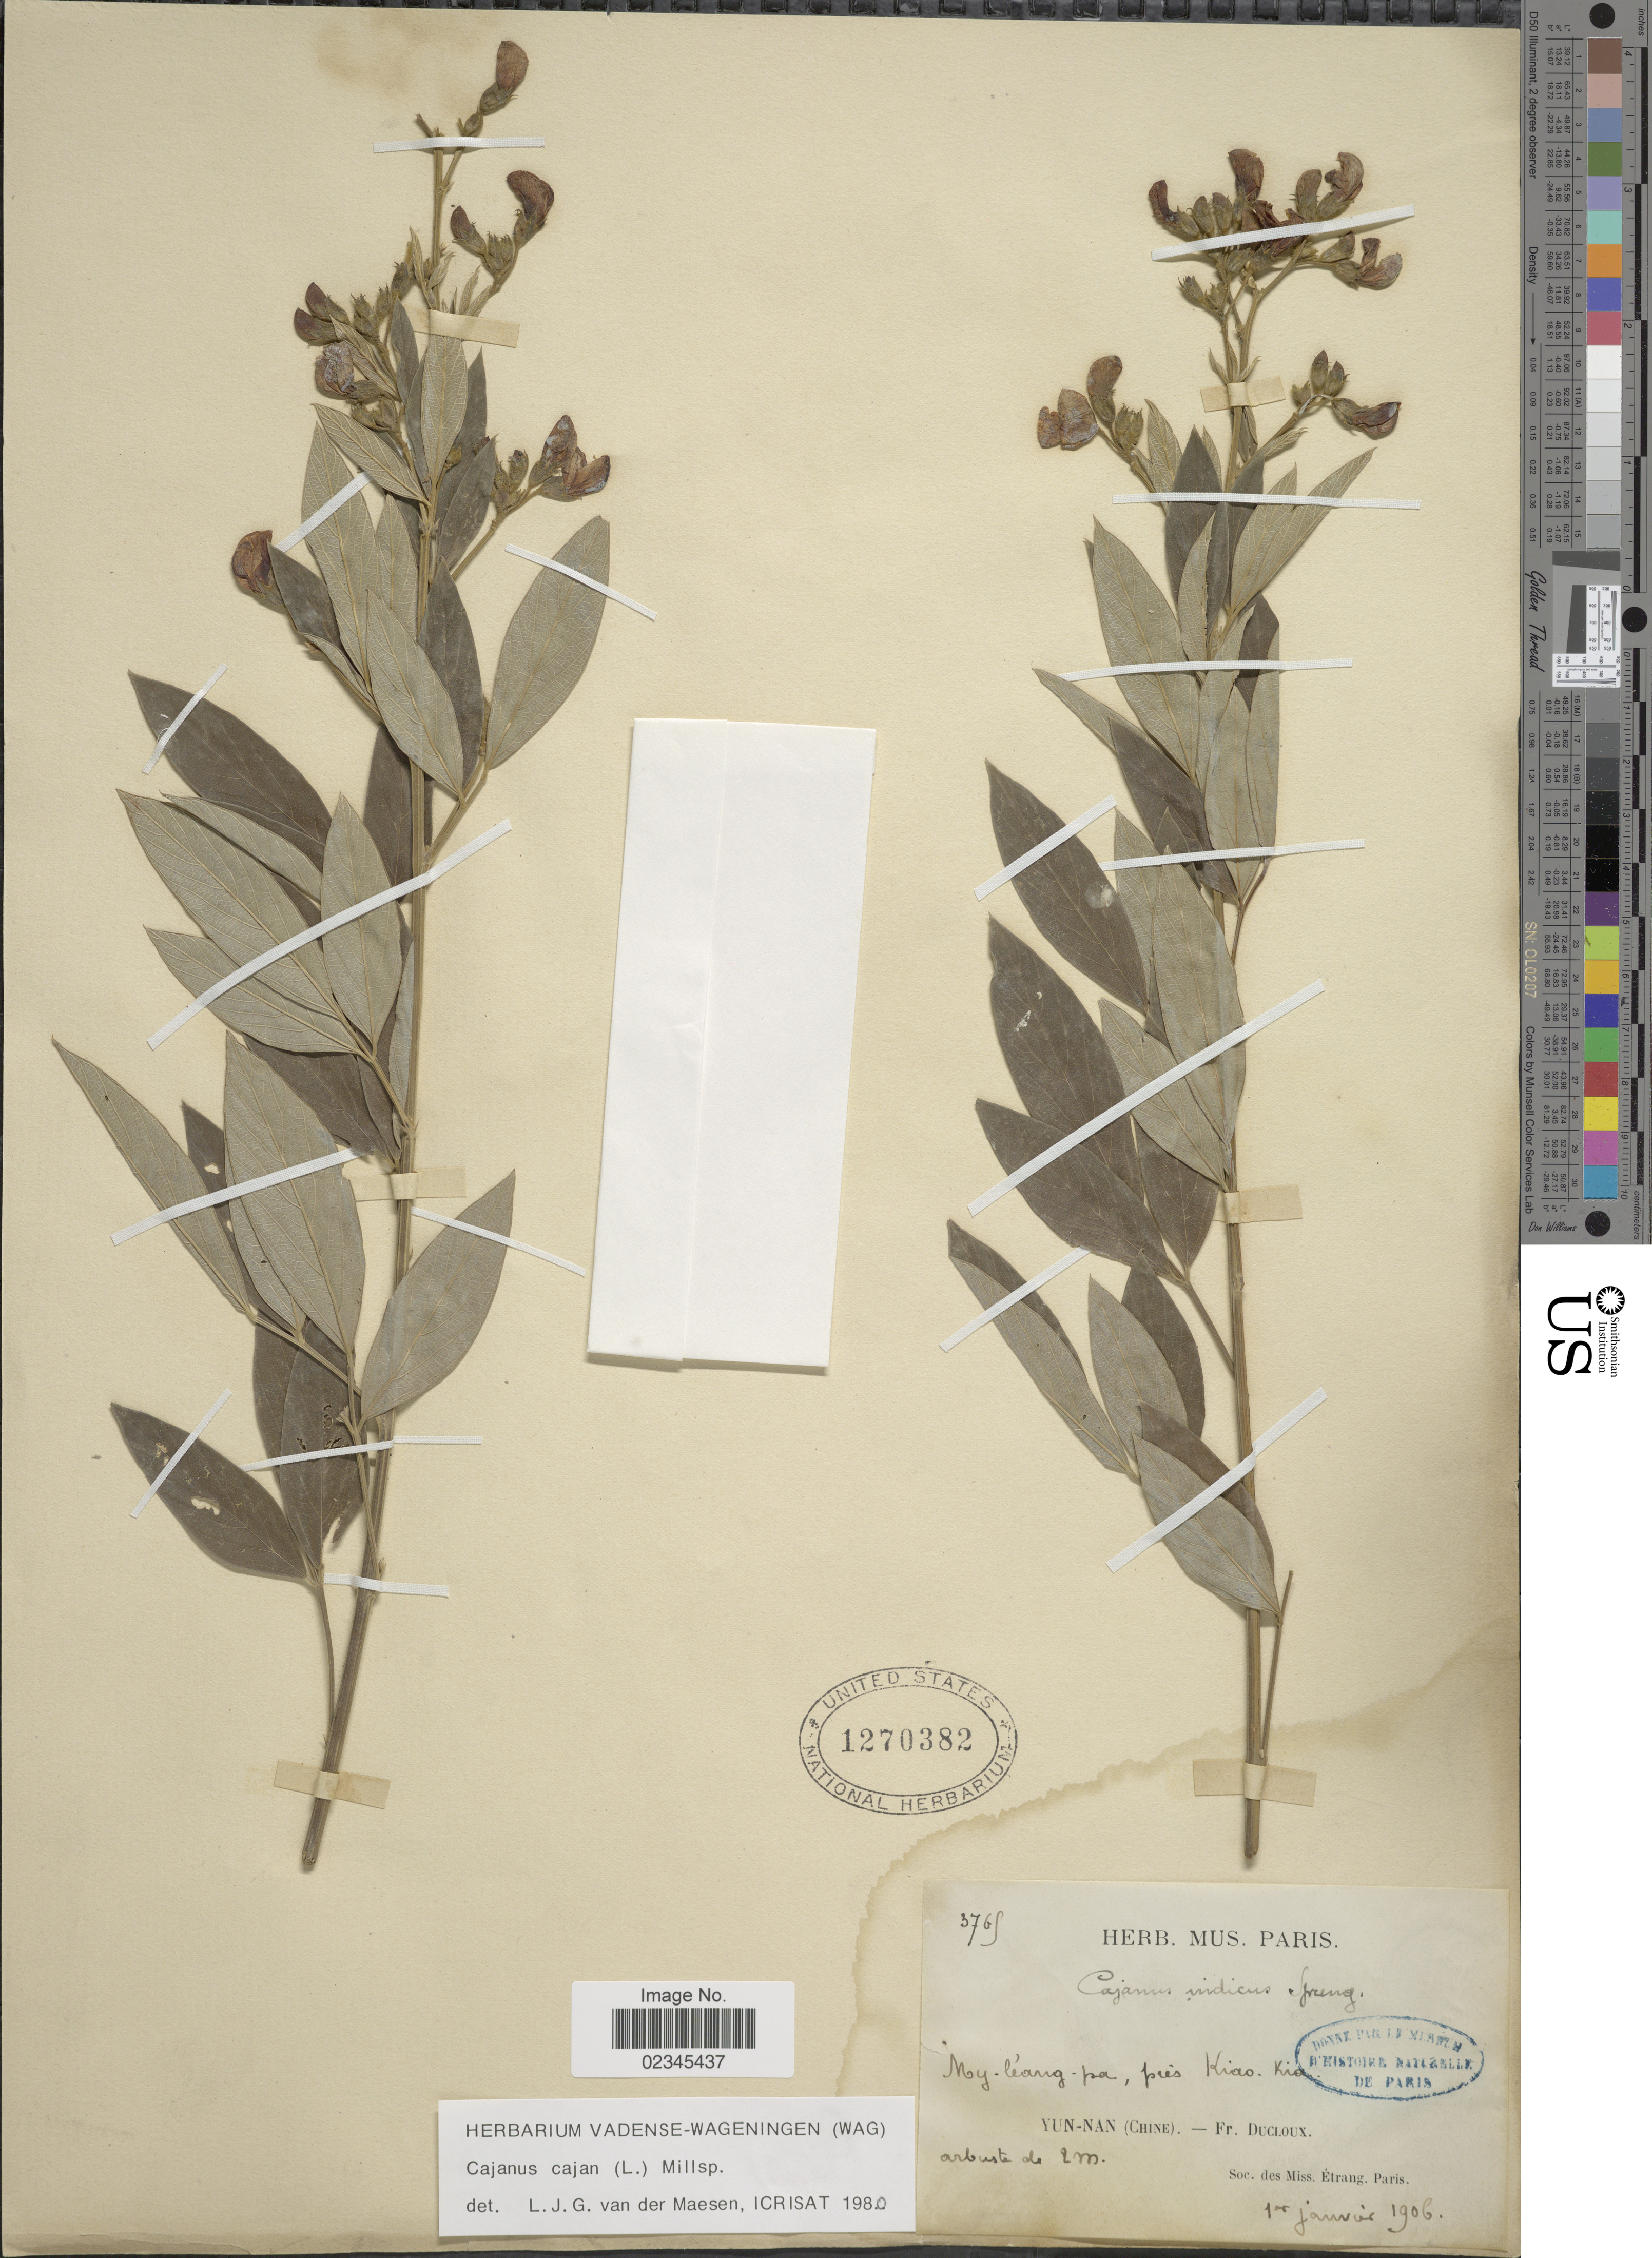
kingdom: Plantae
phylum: Tracheophyta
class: Magnoliopsida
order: Fabales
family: Fabaceae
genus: Cajanus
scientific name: Cajanus cajan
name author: (L.) Huth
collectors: F. Ducloux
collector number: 376s*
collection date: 1906-01-01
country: China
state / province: Yunnan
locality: Ny-l'eang-pa, prés Kiao. Kia [interpreted]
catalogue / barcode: US 1270382